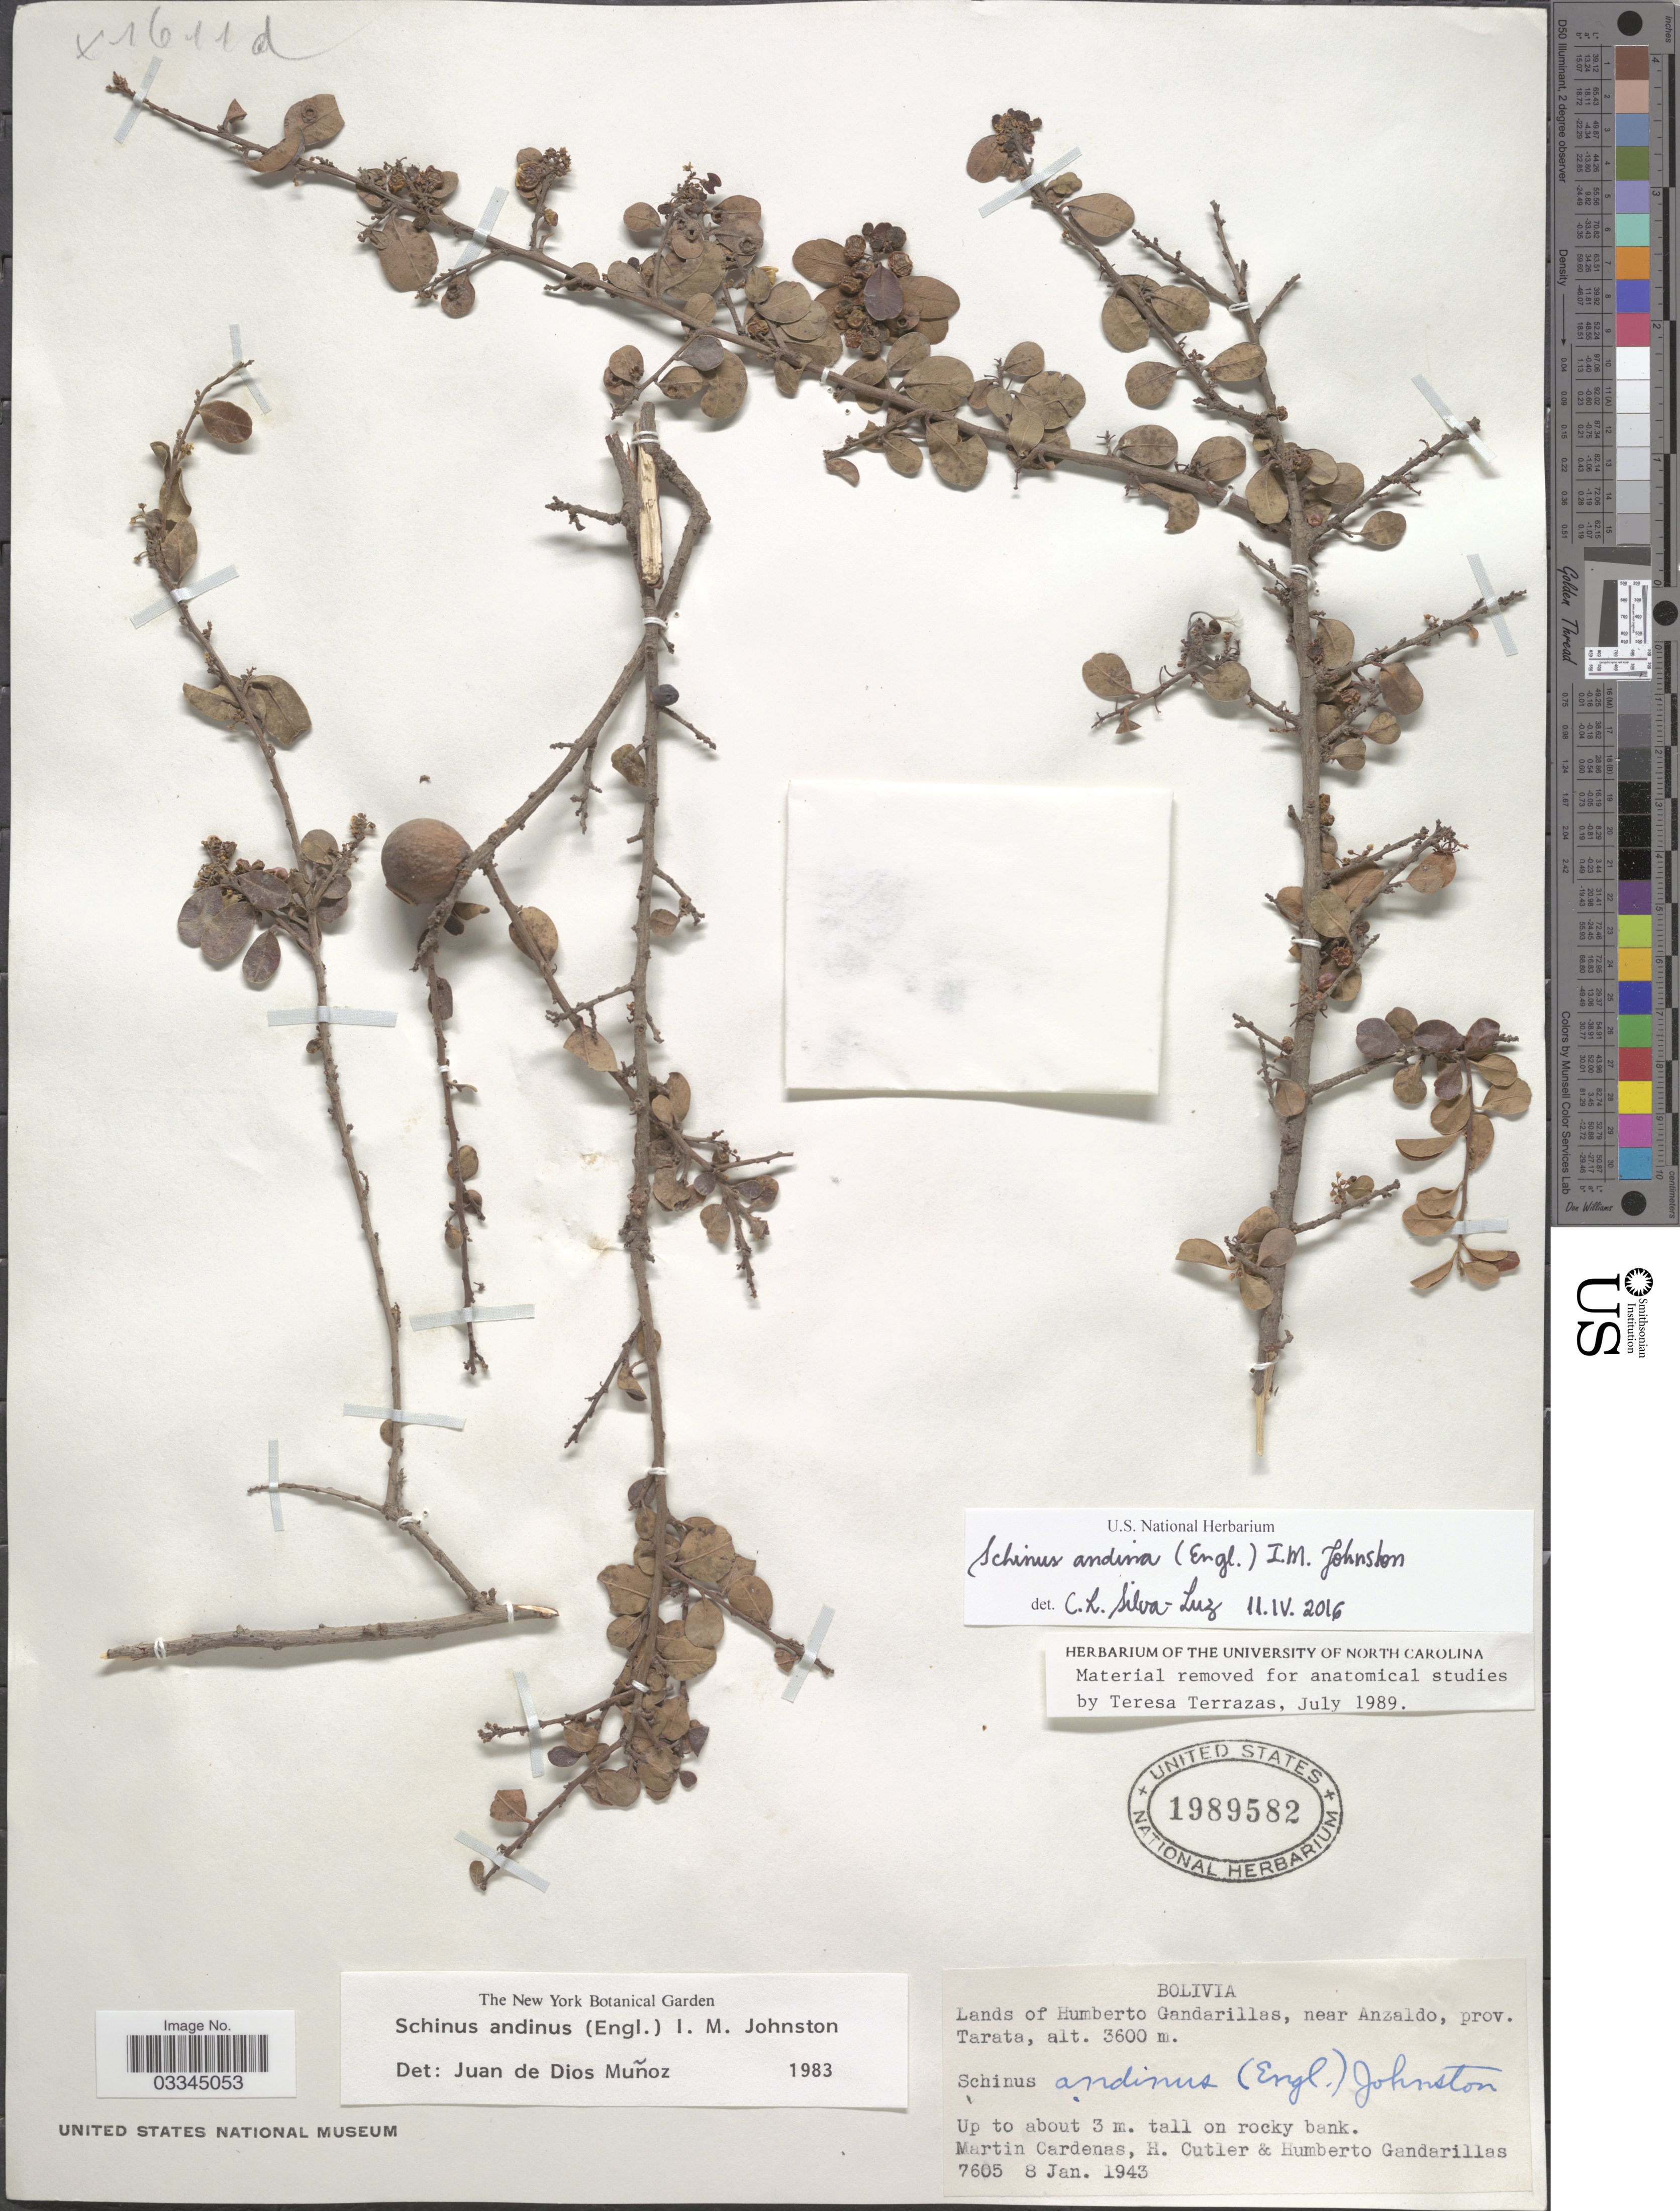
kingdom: Plantae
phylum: Tracheophyta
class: Magnoliopsida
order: Sapindales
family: Anacardiaceae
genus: Schinus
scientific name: Schinus microphylla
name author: I.M. Johnst.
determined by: Mitchell, J. D.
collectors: M. Cárdenas, H. Cutler & H. Gandarillas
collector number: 7605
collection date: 1943-01-08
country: Bolivia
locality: Lands of Humberto Gandarillas, near Anzaldo, prov. Tarata.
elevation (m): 3600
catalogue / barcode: US 1989582